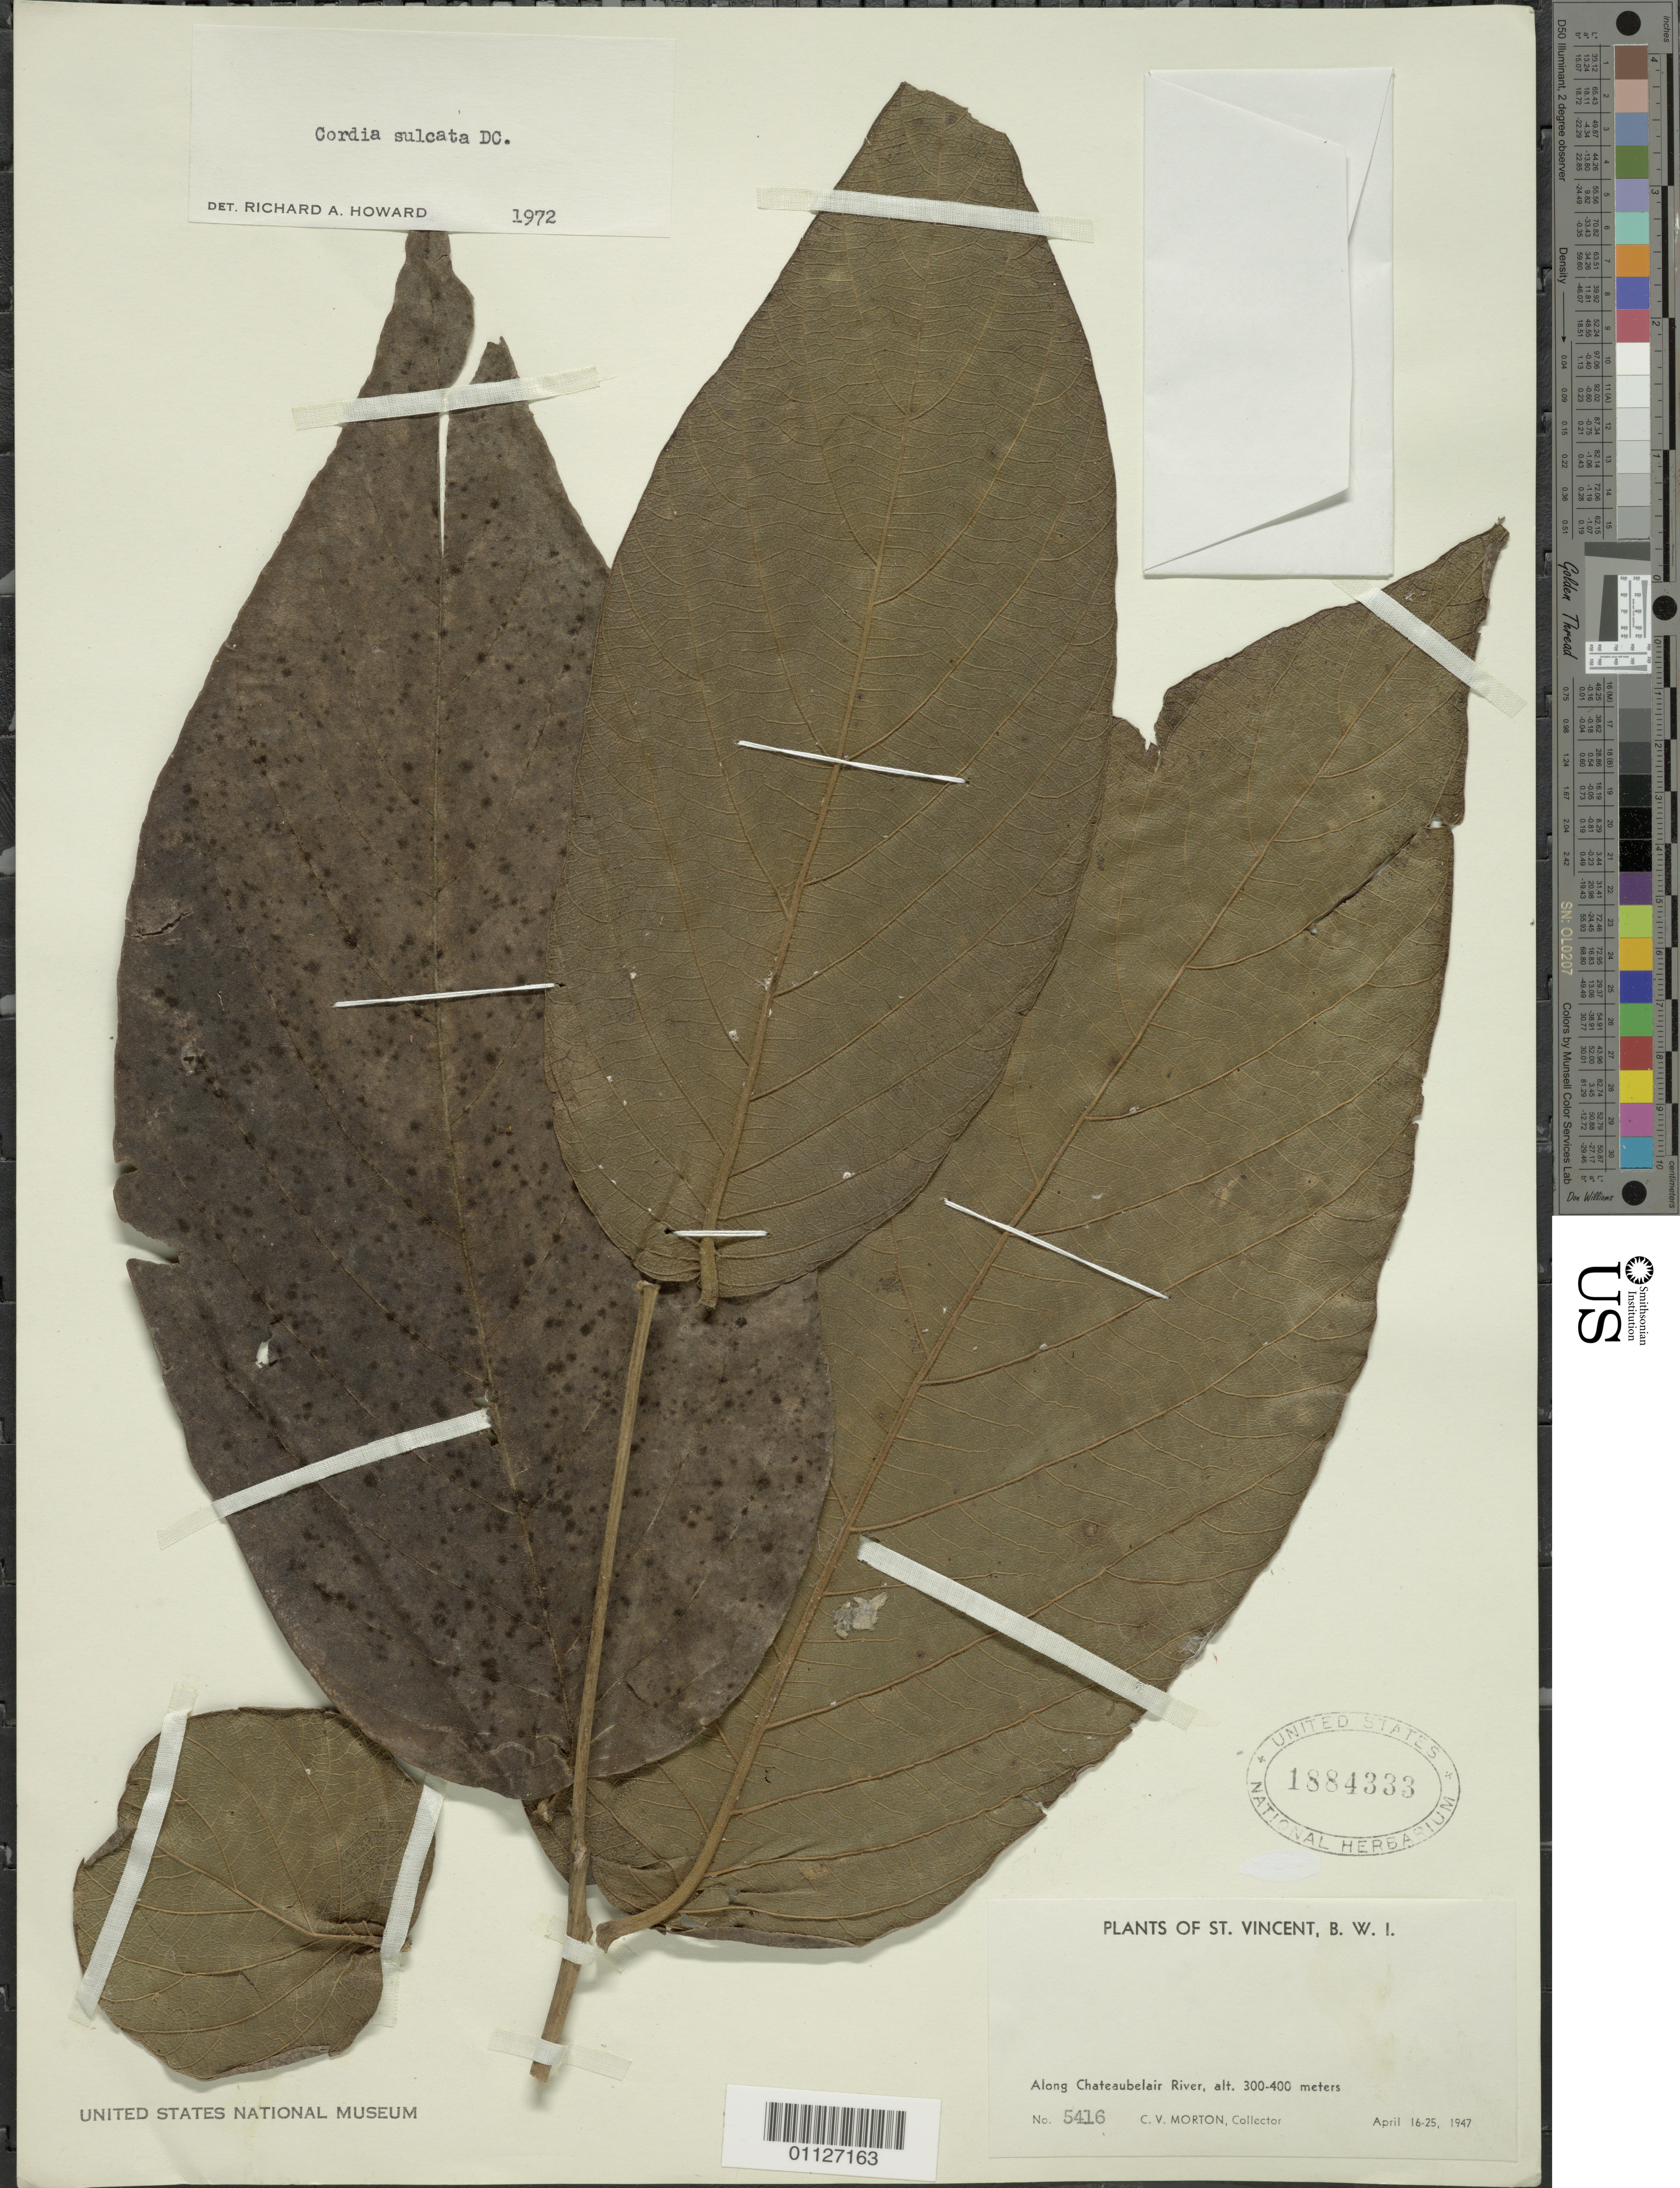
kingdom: Plantae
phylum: Tracheophyta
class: Magnoliopsida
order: Boraginales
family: Cordiaceae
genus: Cordia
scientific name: Cordia sulcata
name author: DC.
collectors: C. V. Morton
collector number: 5416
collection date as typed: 16 Apr 1947 to 25 Apr 1947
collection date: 1947-04-16/1947-04-25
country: St. Vincent - Grenadines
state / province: Saint David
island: St. Vincent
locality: Along Chateaubelair River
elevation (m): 300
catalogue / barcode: US 1884333